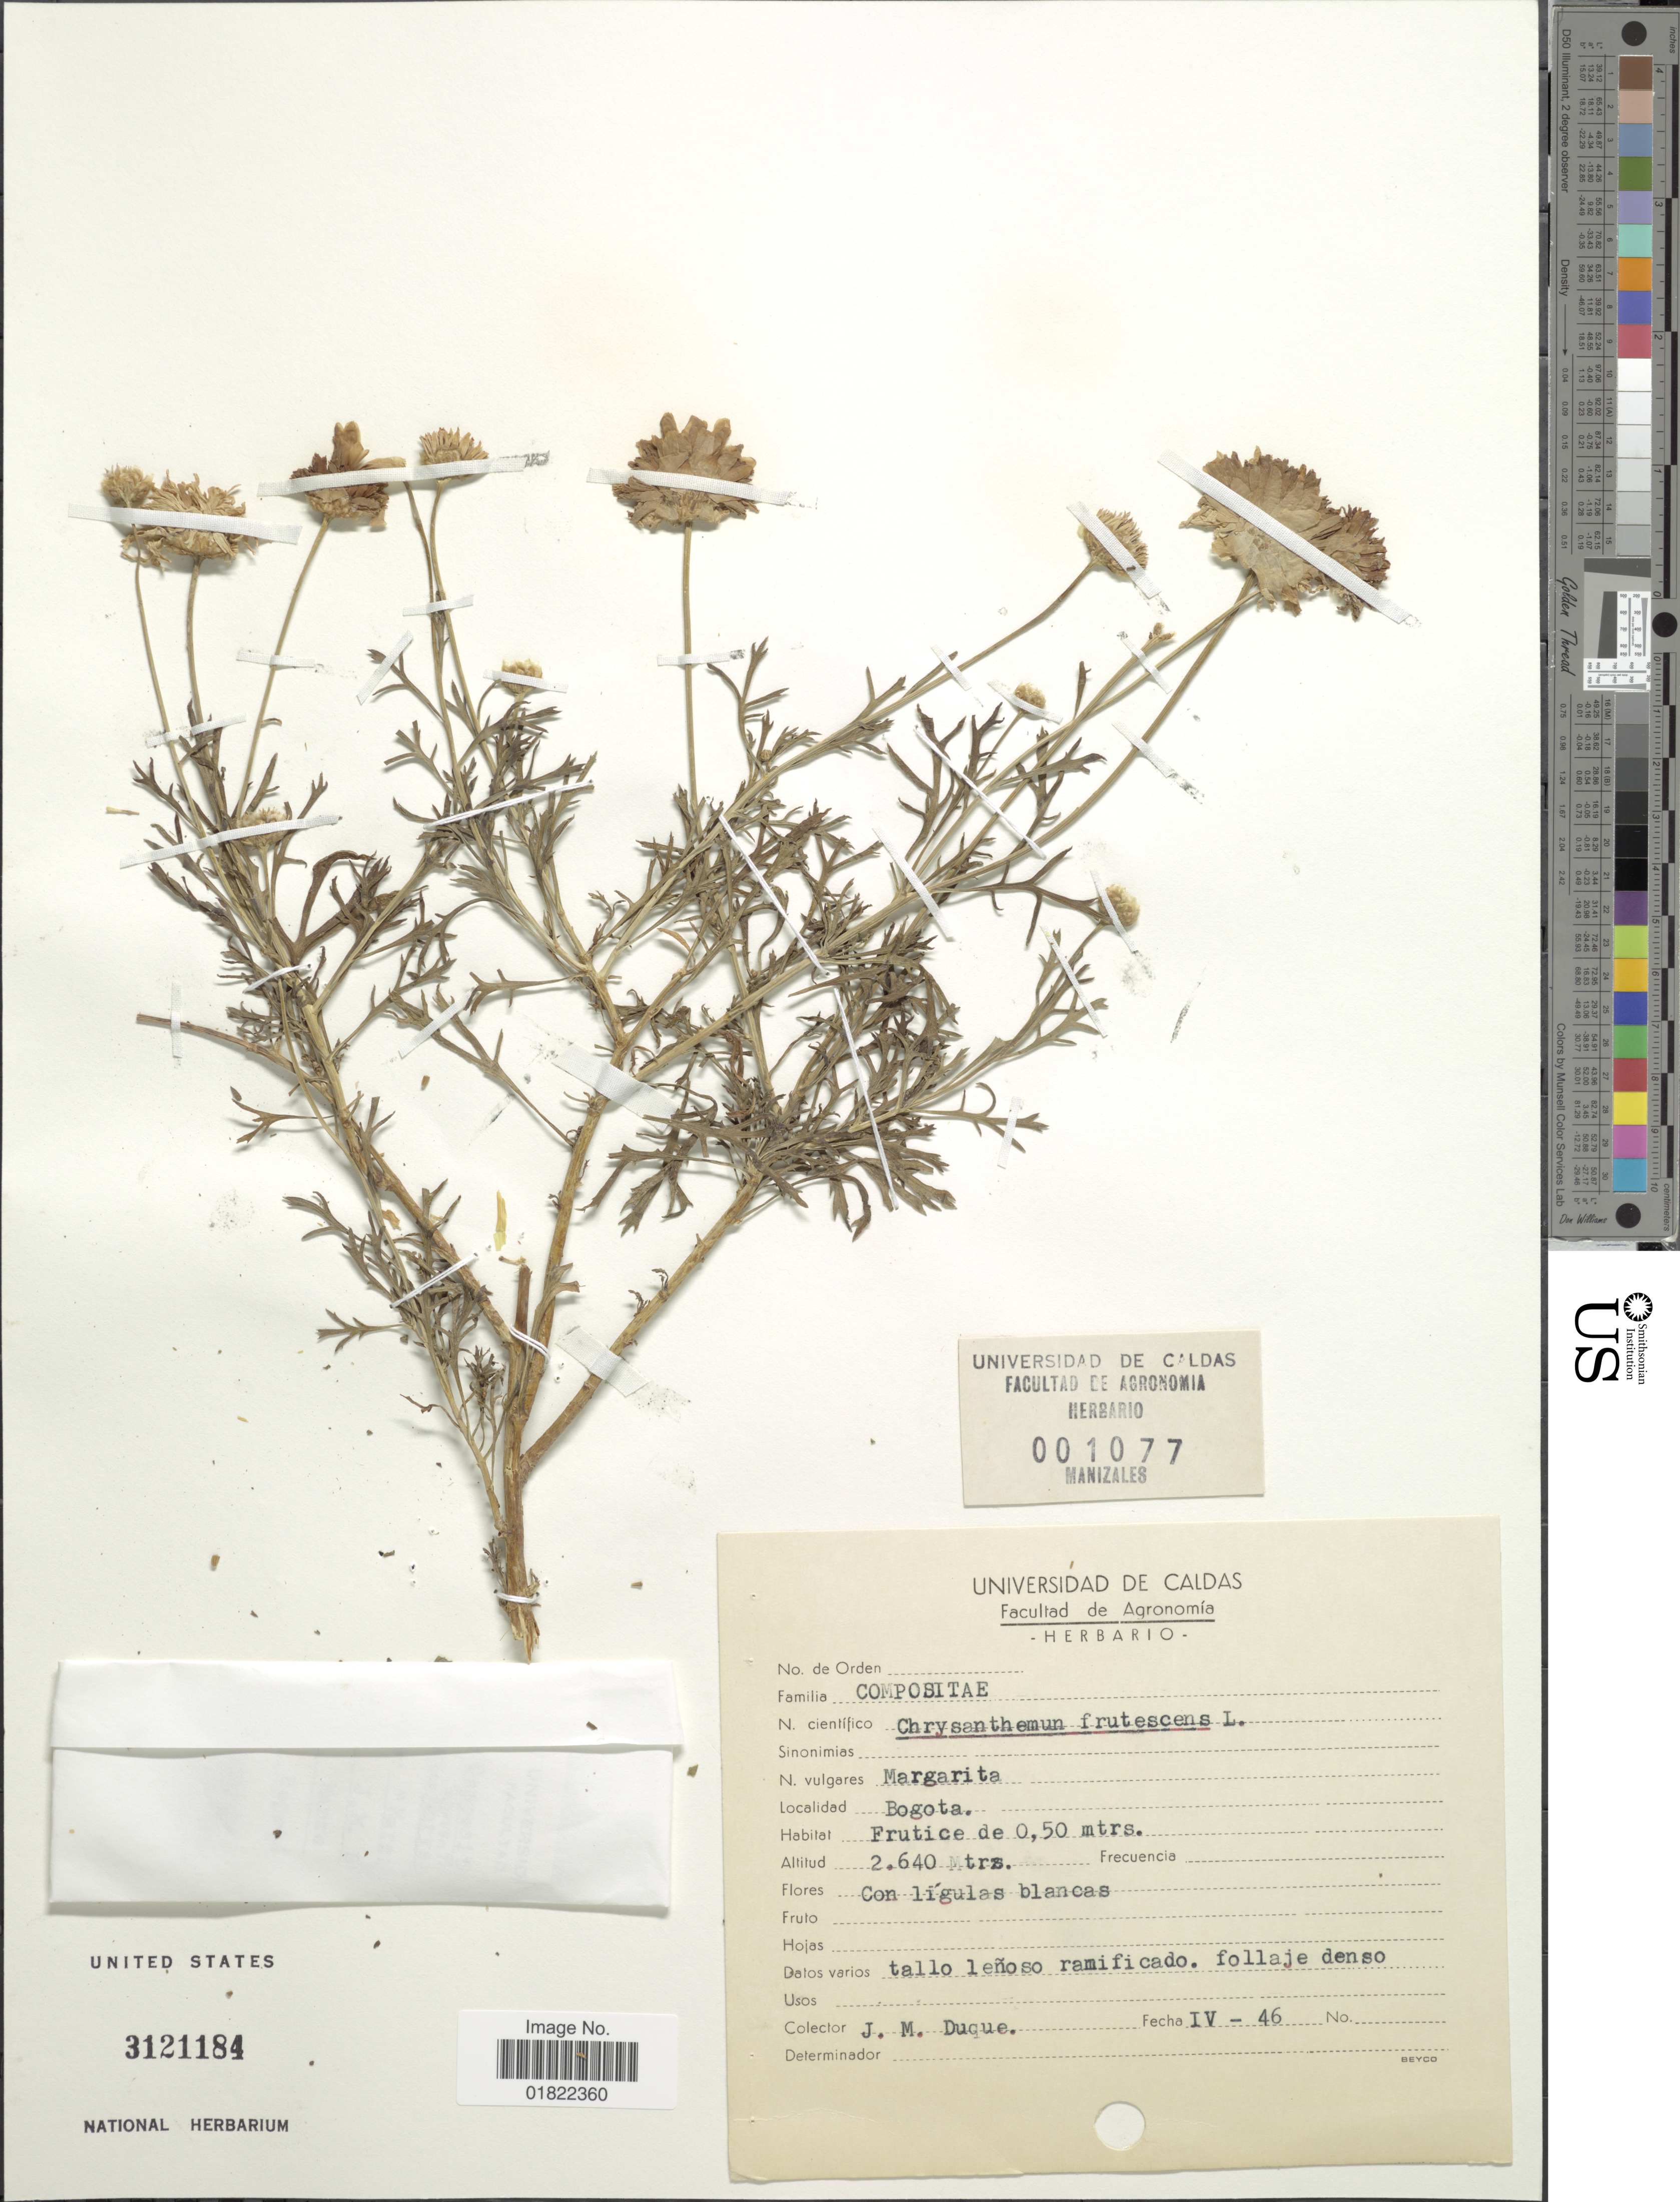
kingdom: Plantae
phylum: Tracheophyta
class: Magnoliopsida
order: Asterales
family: Asteraceae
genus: Argyranthemum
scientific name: Argyranthemum frutescens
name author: L.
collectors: J. Duque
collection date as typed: Transcribed d/m/y: /4/46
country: Colombia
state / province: Bogota D.C.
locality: Bogota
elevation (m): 2640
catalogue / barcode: US 3121184